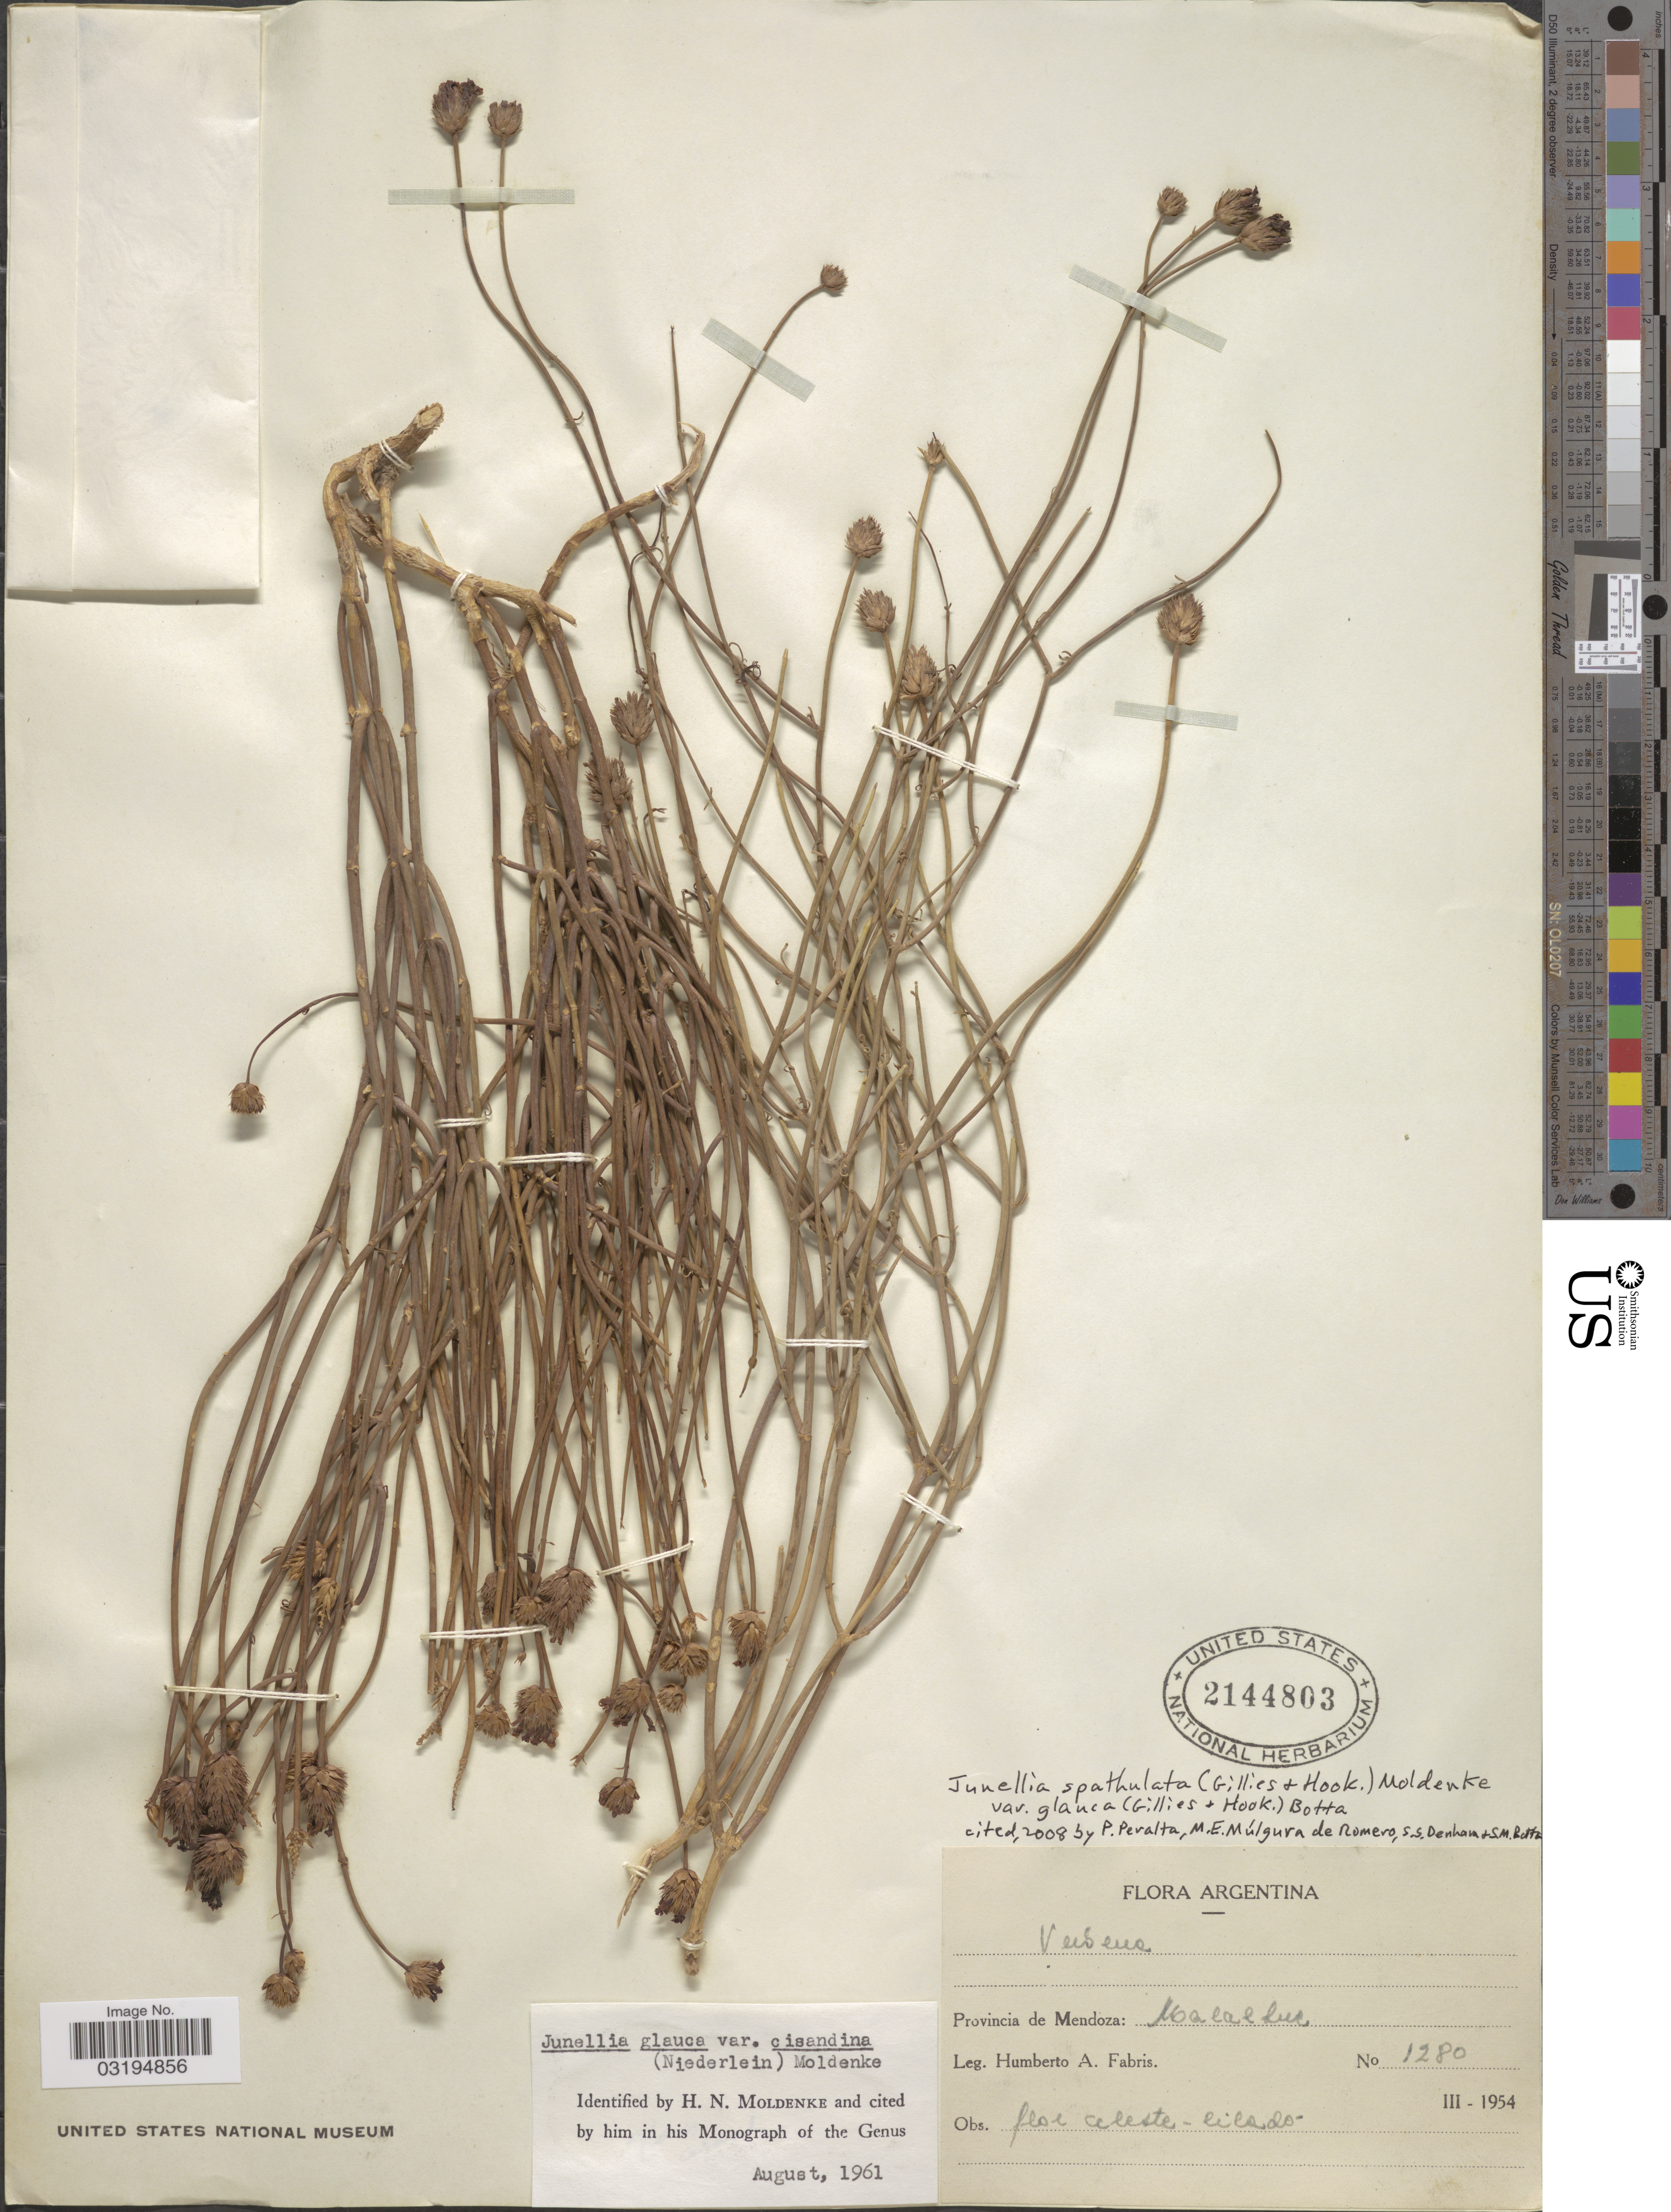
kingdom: Plantae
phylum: Tracheophyta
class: Magnoliopsida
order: Lamiales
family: Verbenaceae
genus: Junellia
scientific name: Junellia spathulata var. glauca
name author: (Gillies & Hook.) Botta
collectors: H. A. Fabris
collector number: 1280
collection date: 1954-03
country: Argentina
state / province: Mendoza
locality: Malalhue.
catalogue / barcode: US 2144803